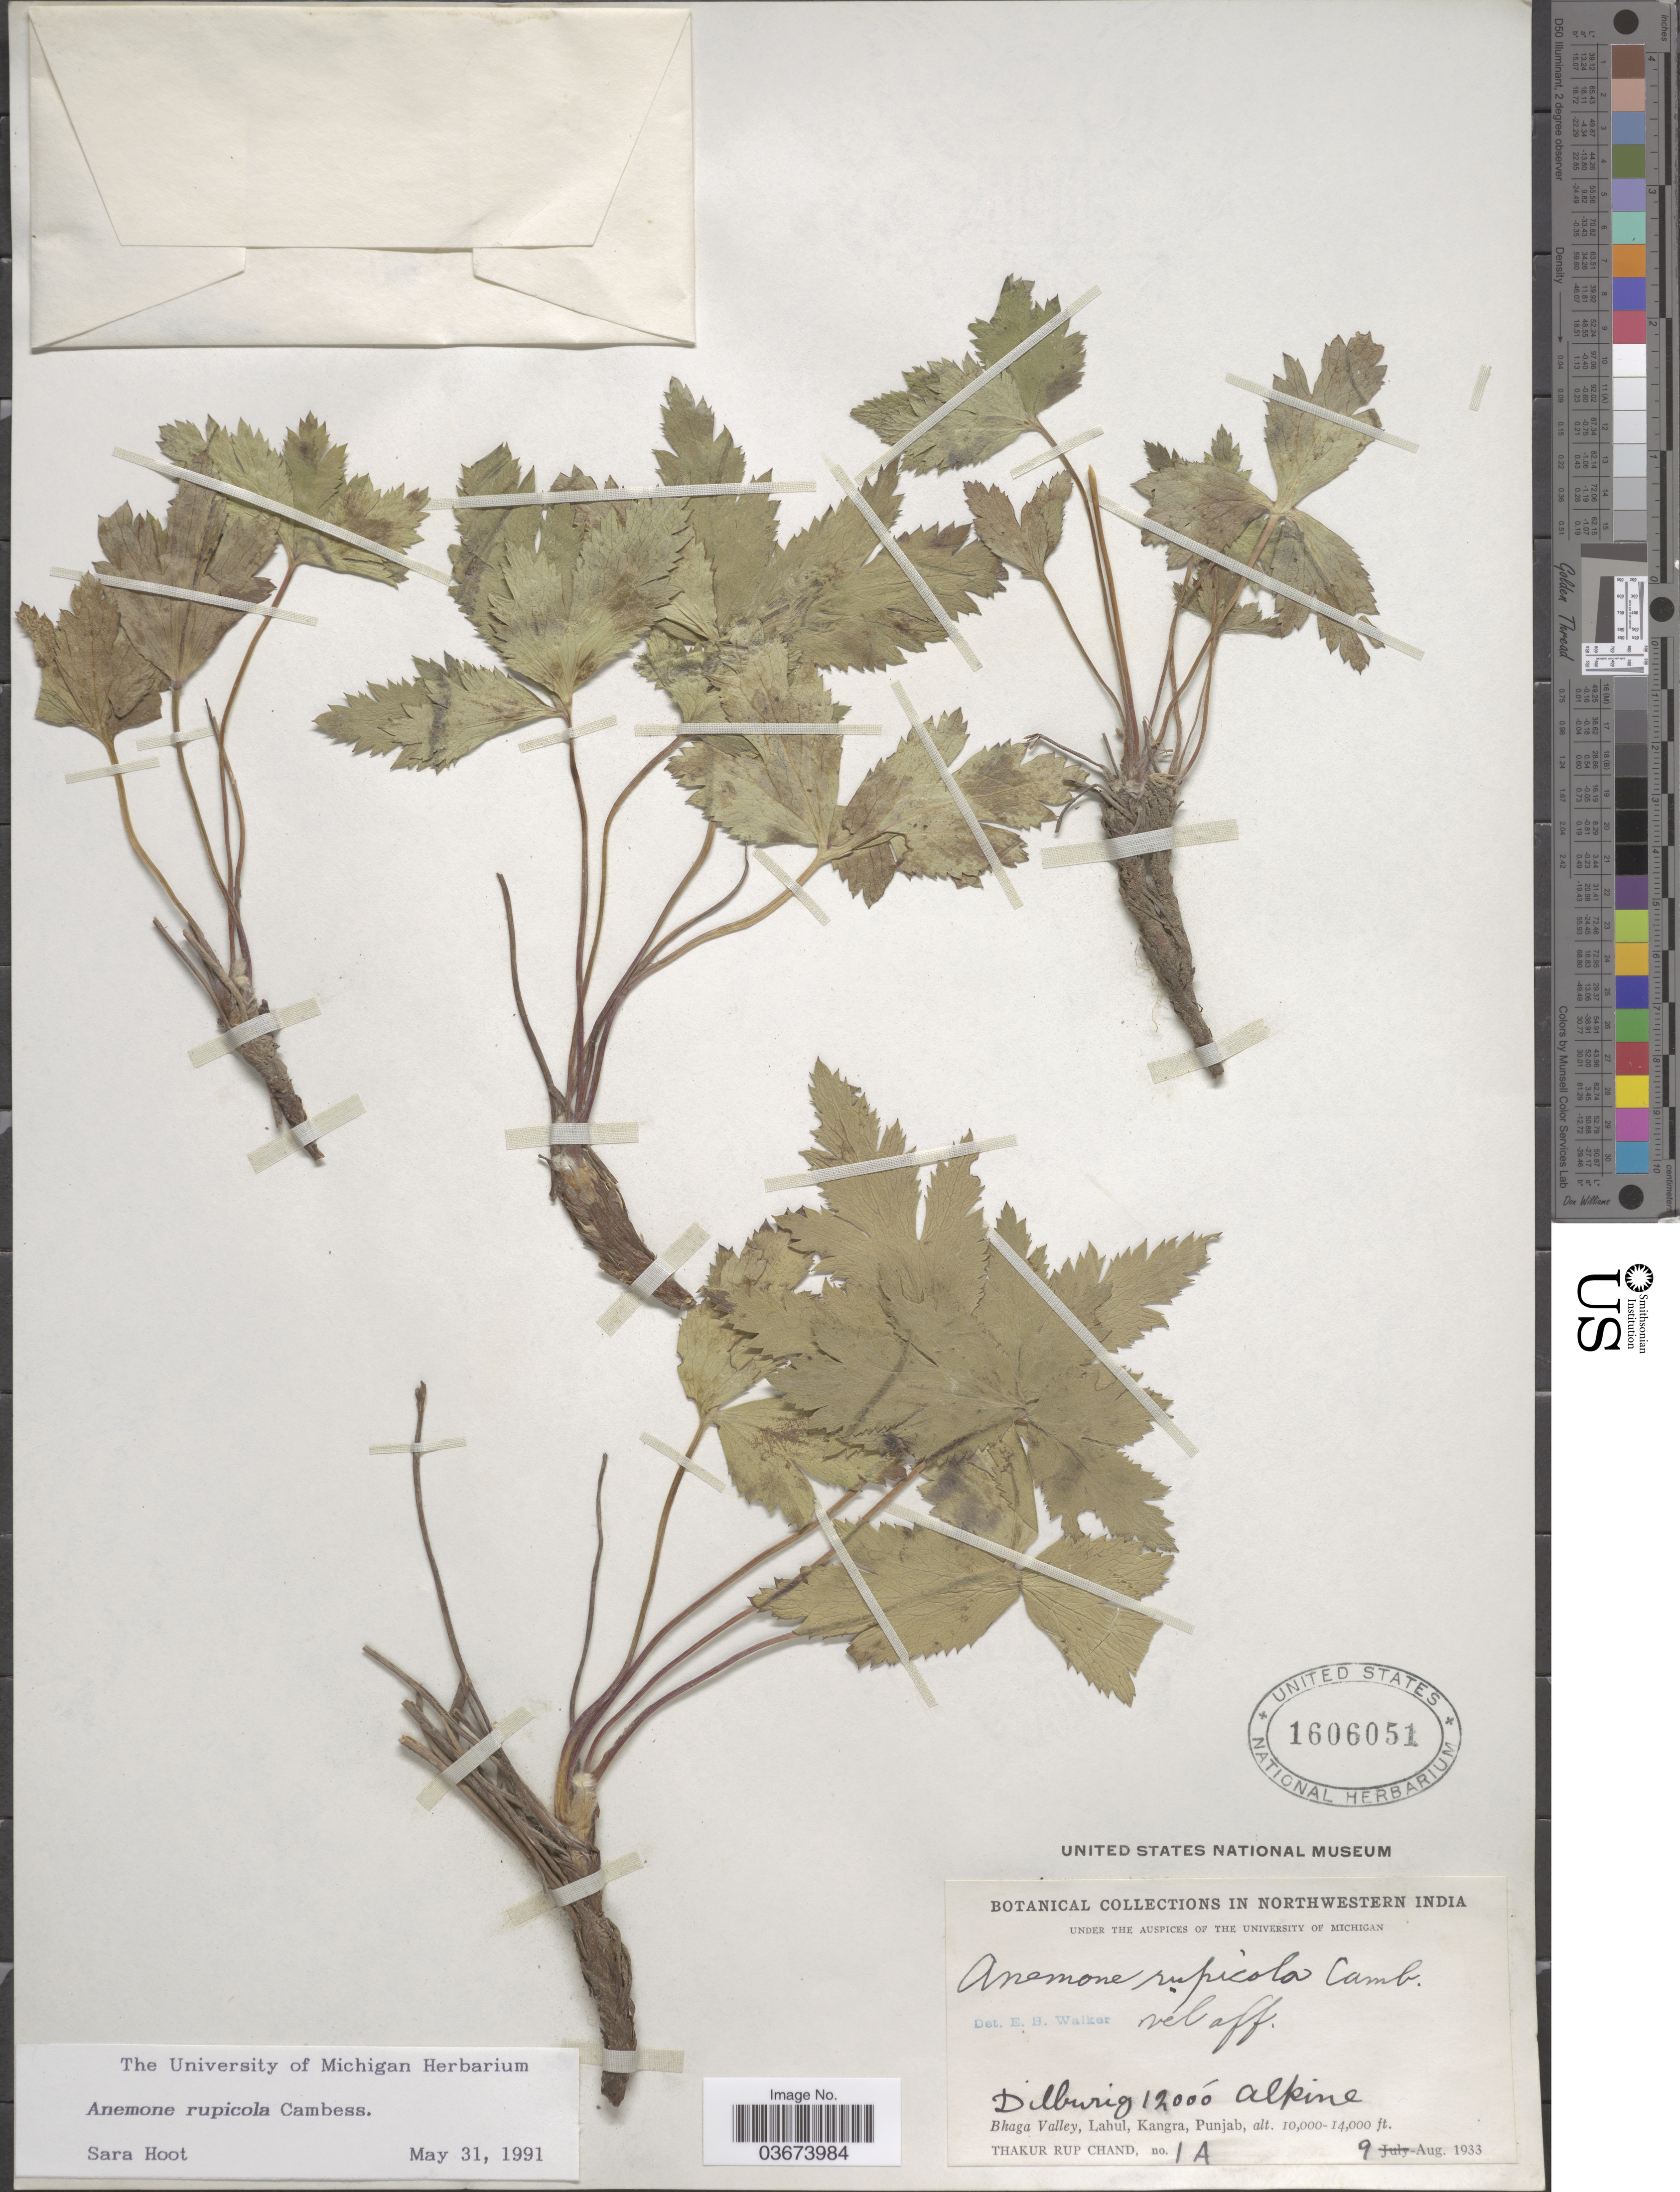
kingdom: Plantae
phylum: Tracheophyta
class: Magnoliopsida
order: Ranunculales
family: Ranunculaceae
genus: Anemone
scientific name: Anemone rupicola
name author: Cambess.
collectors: T. R. Chand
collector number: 1 A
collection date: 1933-08-09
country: India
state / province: Punjab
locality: Northwestern India. Dilburig. Bhaga Valley, Lahul, Kangra.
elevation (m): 3048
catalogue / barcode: US 1606051